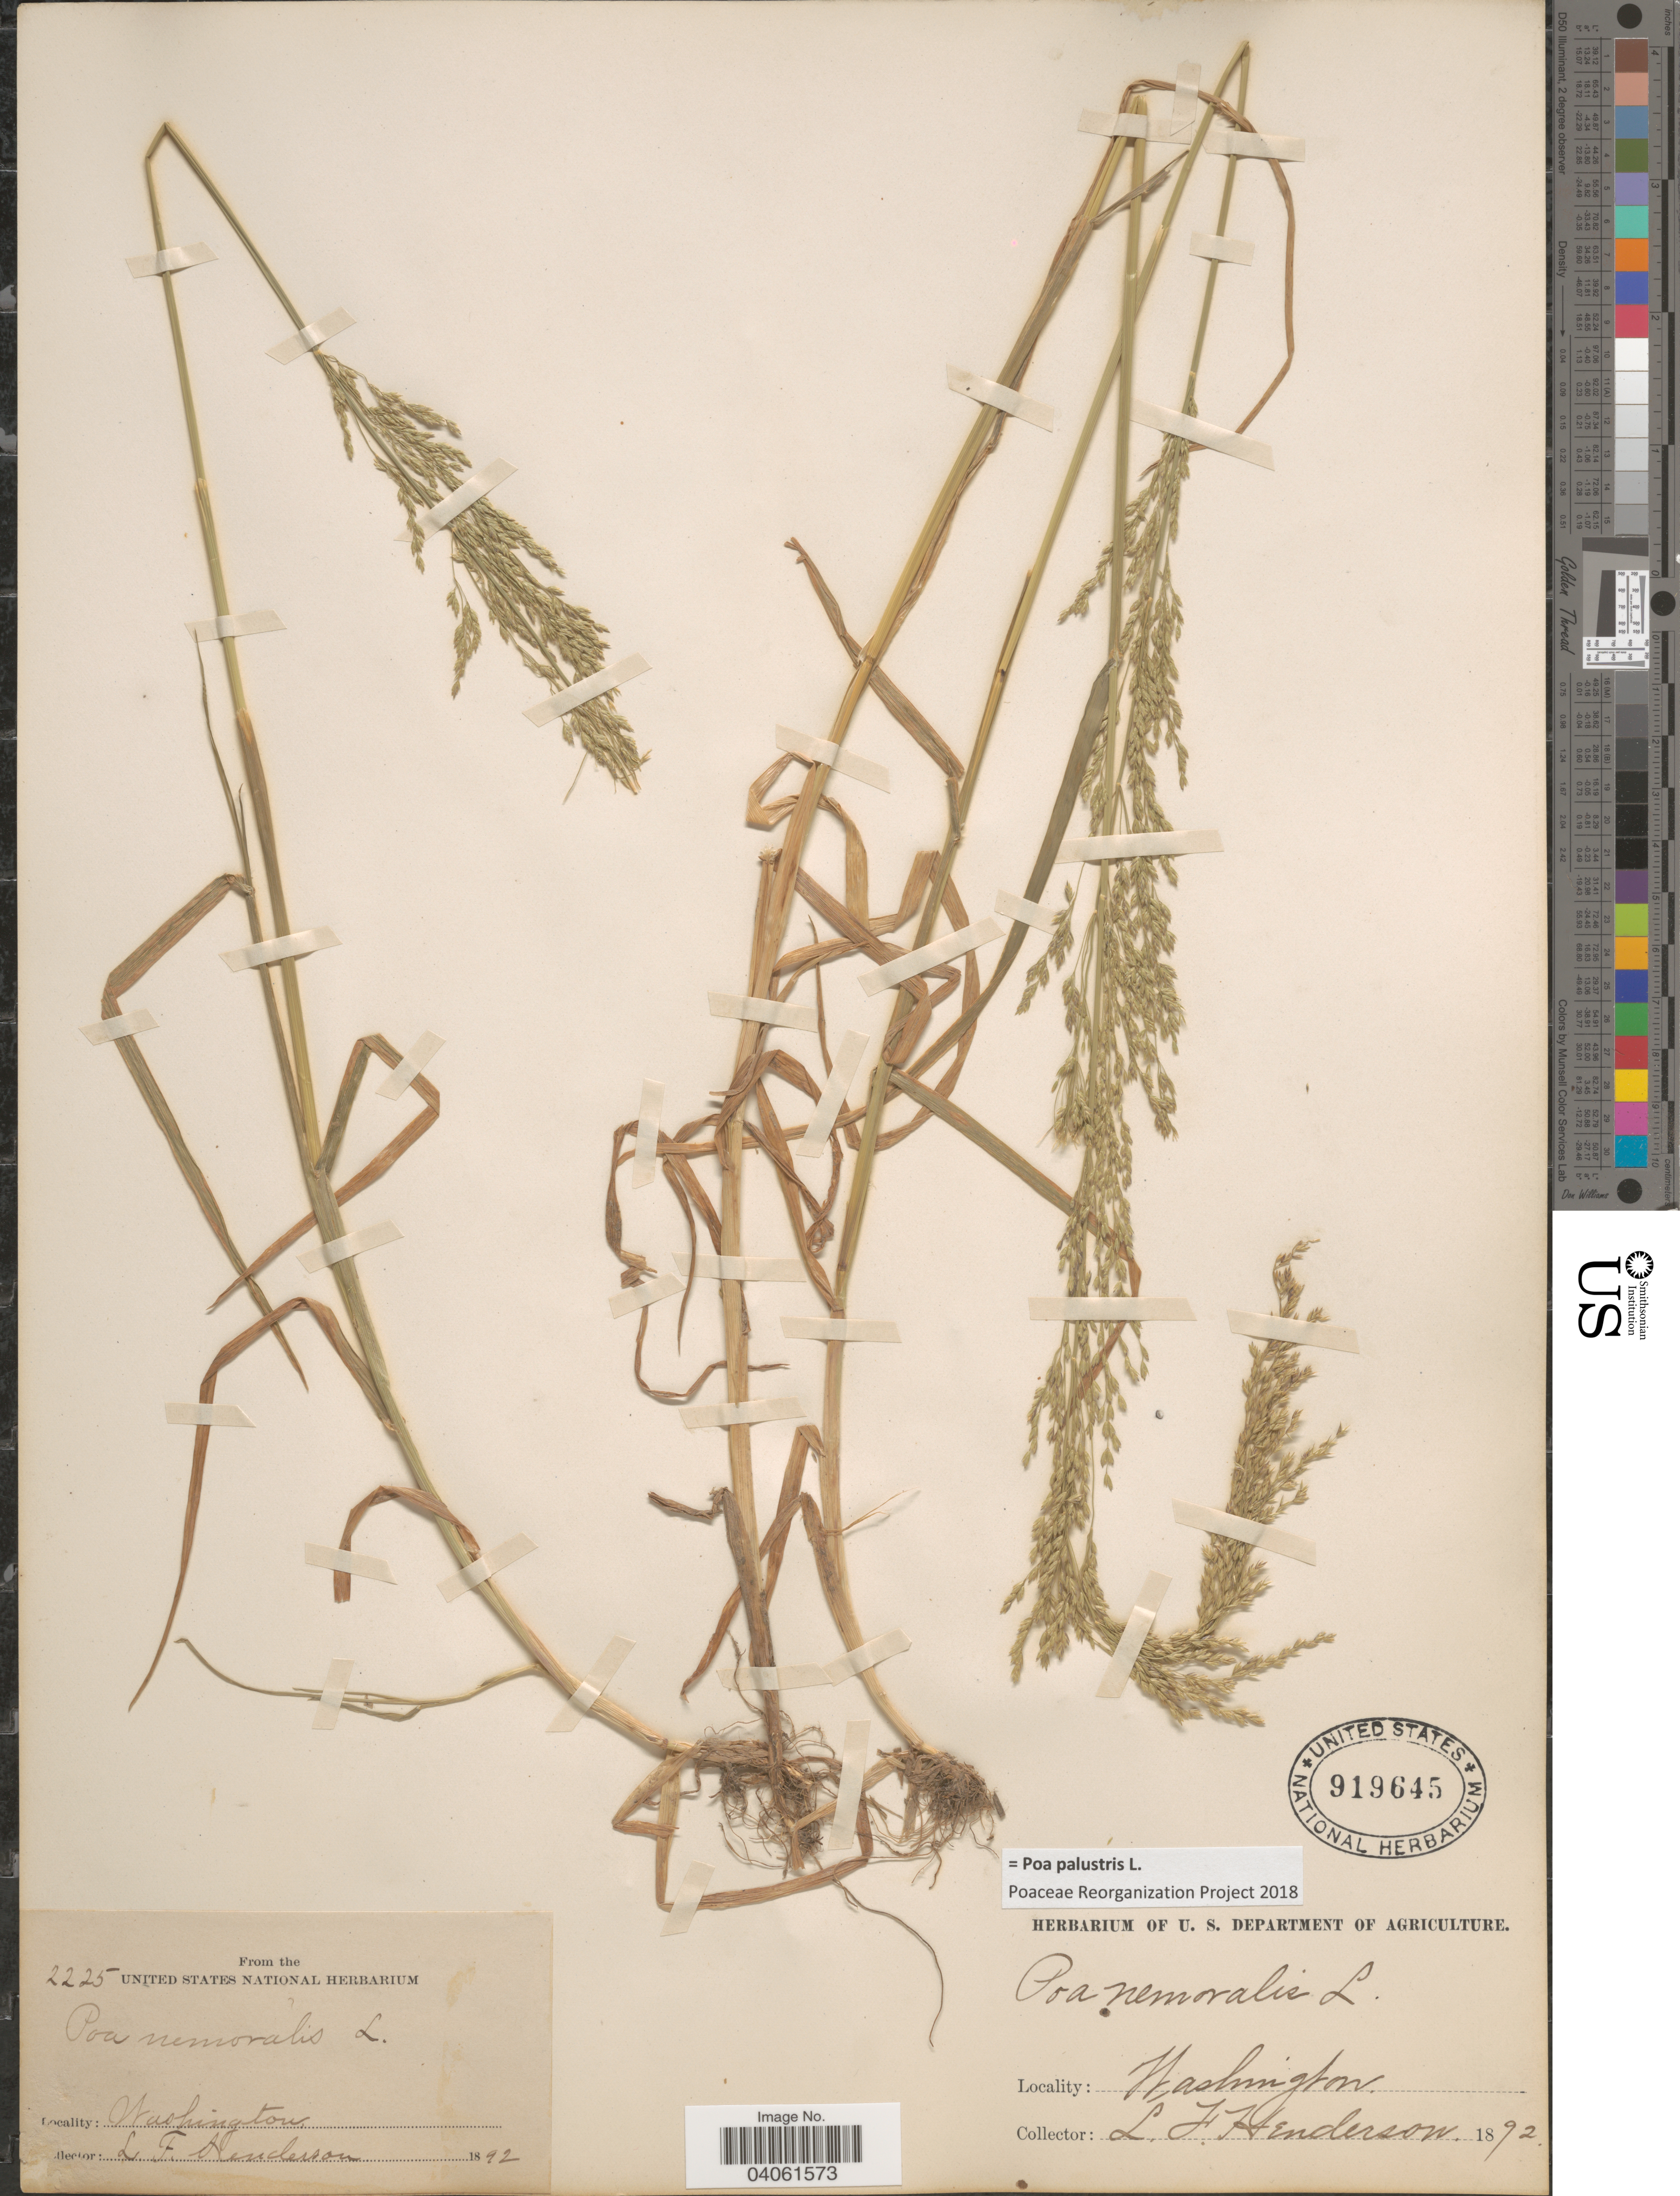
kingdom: Plantae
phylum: Tracheophyta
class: Liliopsida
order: Poales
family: Poaceae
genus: Poa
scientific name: Poa palustris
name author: L.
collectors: L. Henderson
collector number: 2225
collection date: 1892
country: United States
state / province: Washington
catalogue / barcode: US 919645